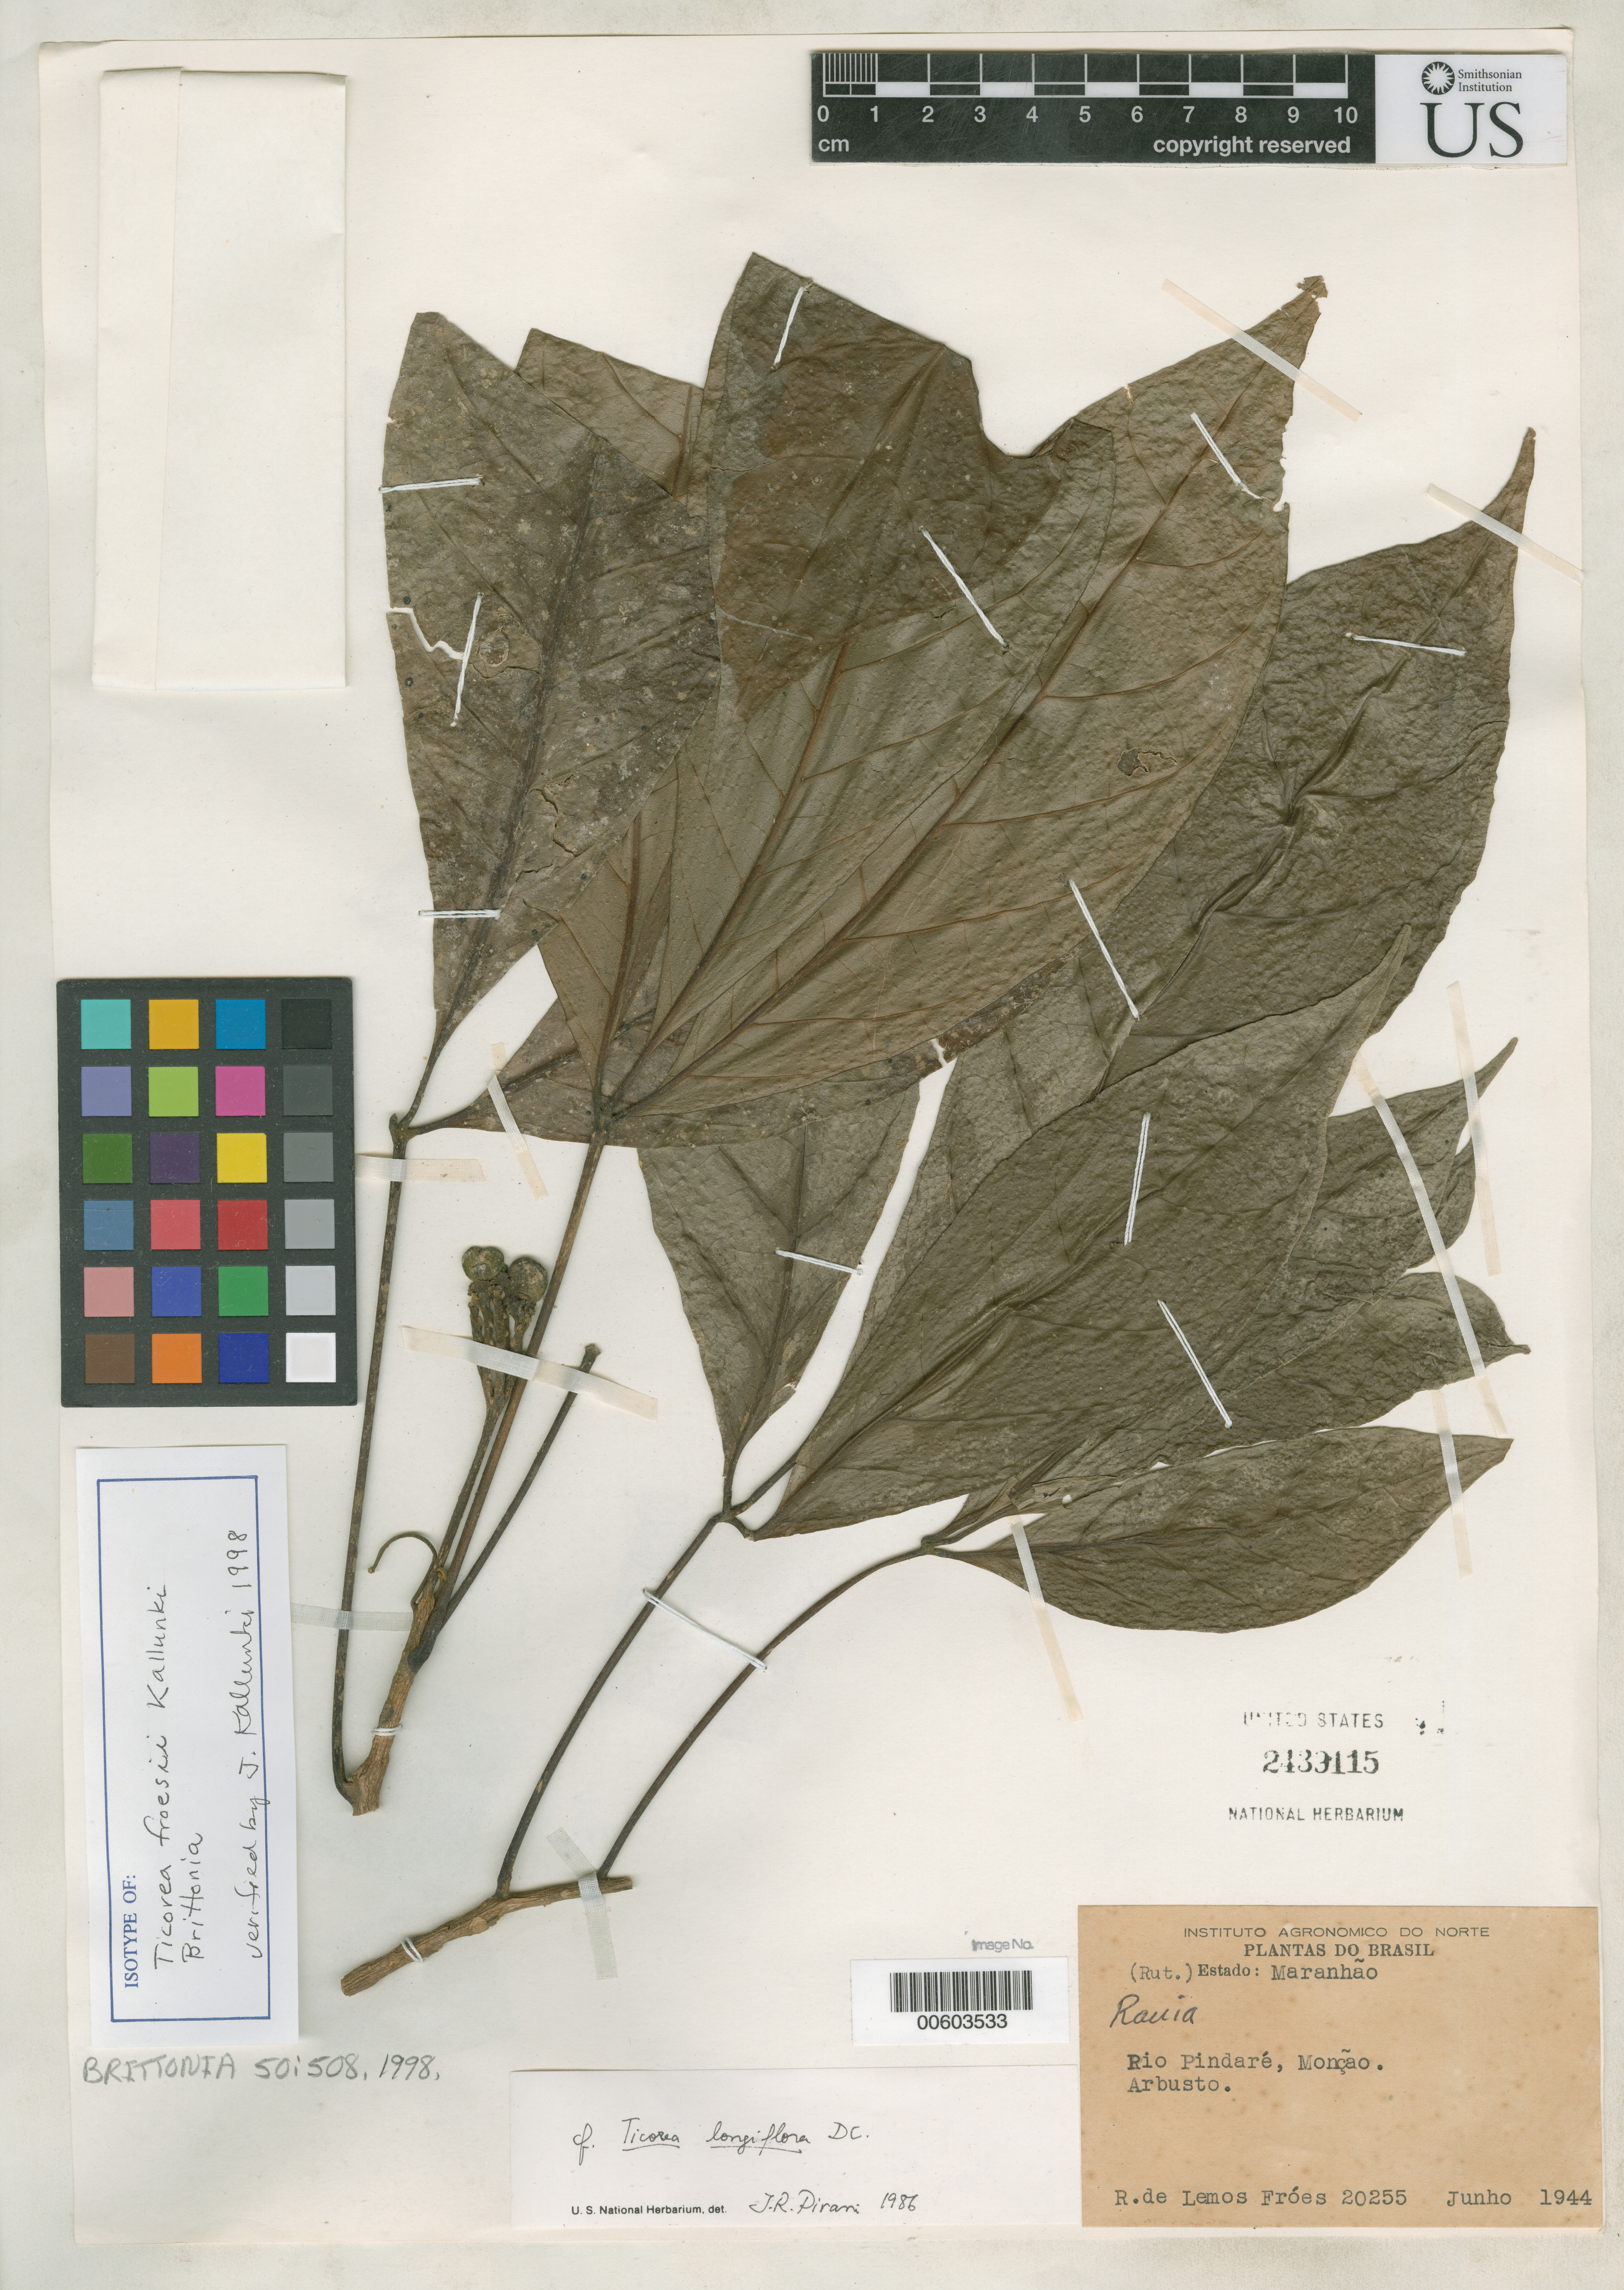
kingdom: Plantae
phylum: Tracheophyta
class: Magnoliopsida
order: Sapindales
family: Rutaceae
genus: Ticorea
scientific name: Ticorea froesii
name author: Kallunki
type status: Isotype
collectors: R. L. Fróes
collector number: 20255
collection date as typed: Jun 1944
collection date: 1944-06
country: Brazil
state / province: Maranhão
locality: Rio Pindre, Moncao.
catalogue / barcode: US 2439115